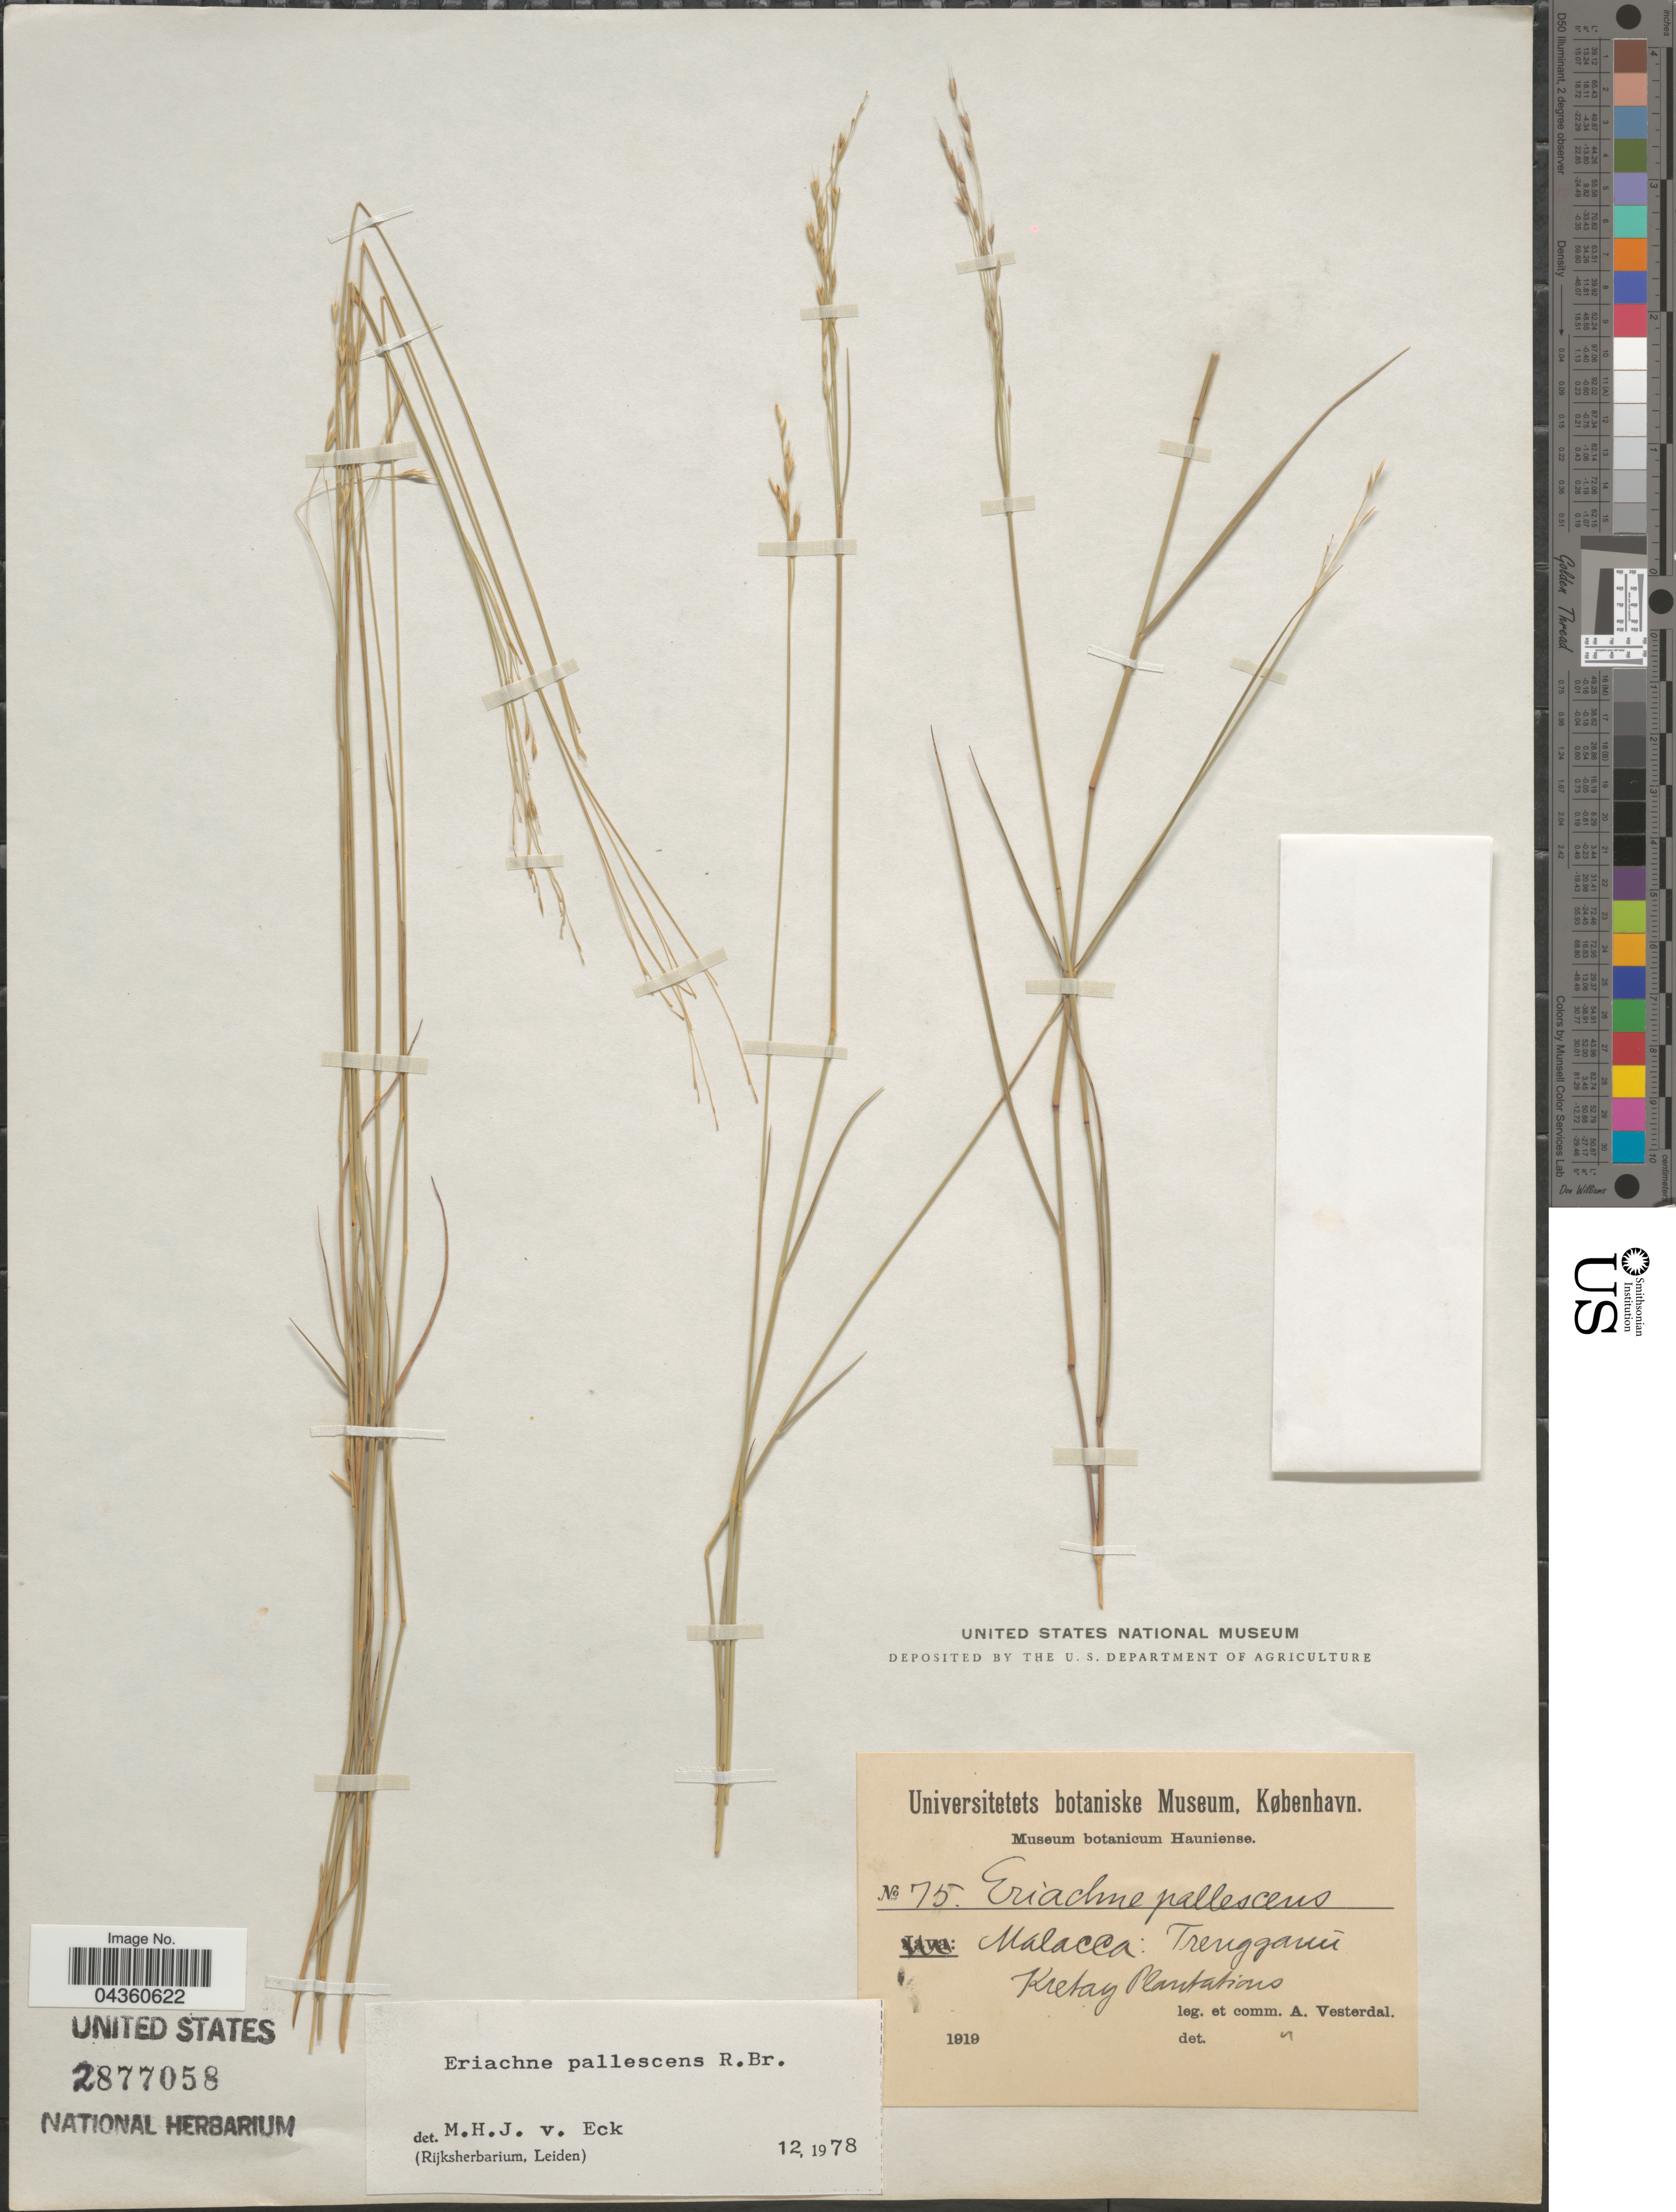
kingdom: Plantae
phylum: Tracheophyta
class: Liliopsida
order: Poales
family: Poaceae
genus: Eriachne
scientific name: Eriachne pallescens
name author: R. Br.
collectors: A. Vesterdal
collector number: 75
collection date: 1919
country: Malaysia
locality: Malacca: Trengganu. Kretay Plantations.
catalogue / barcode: US 2877058